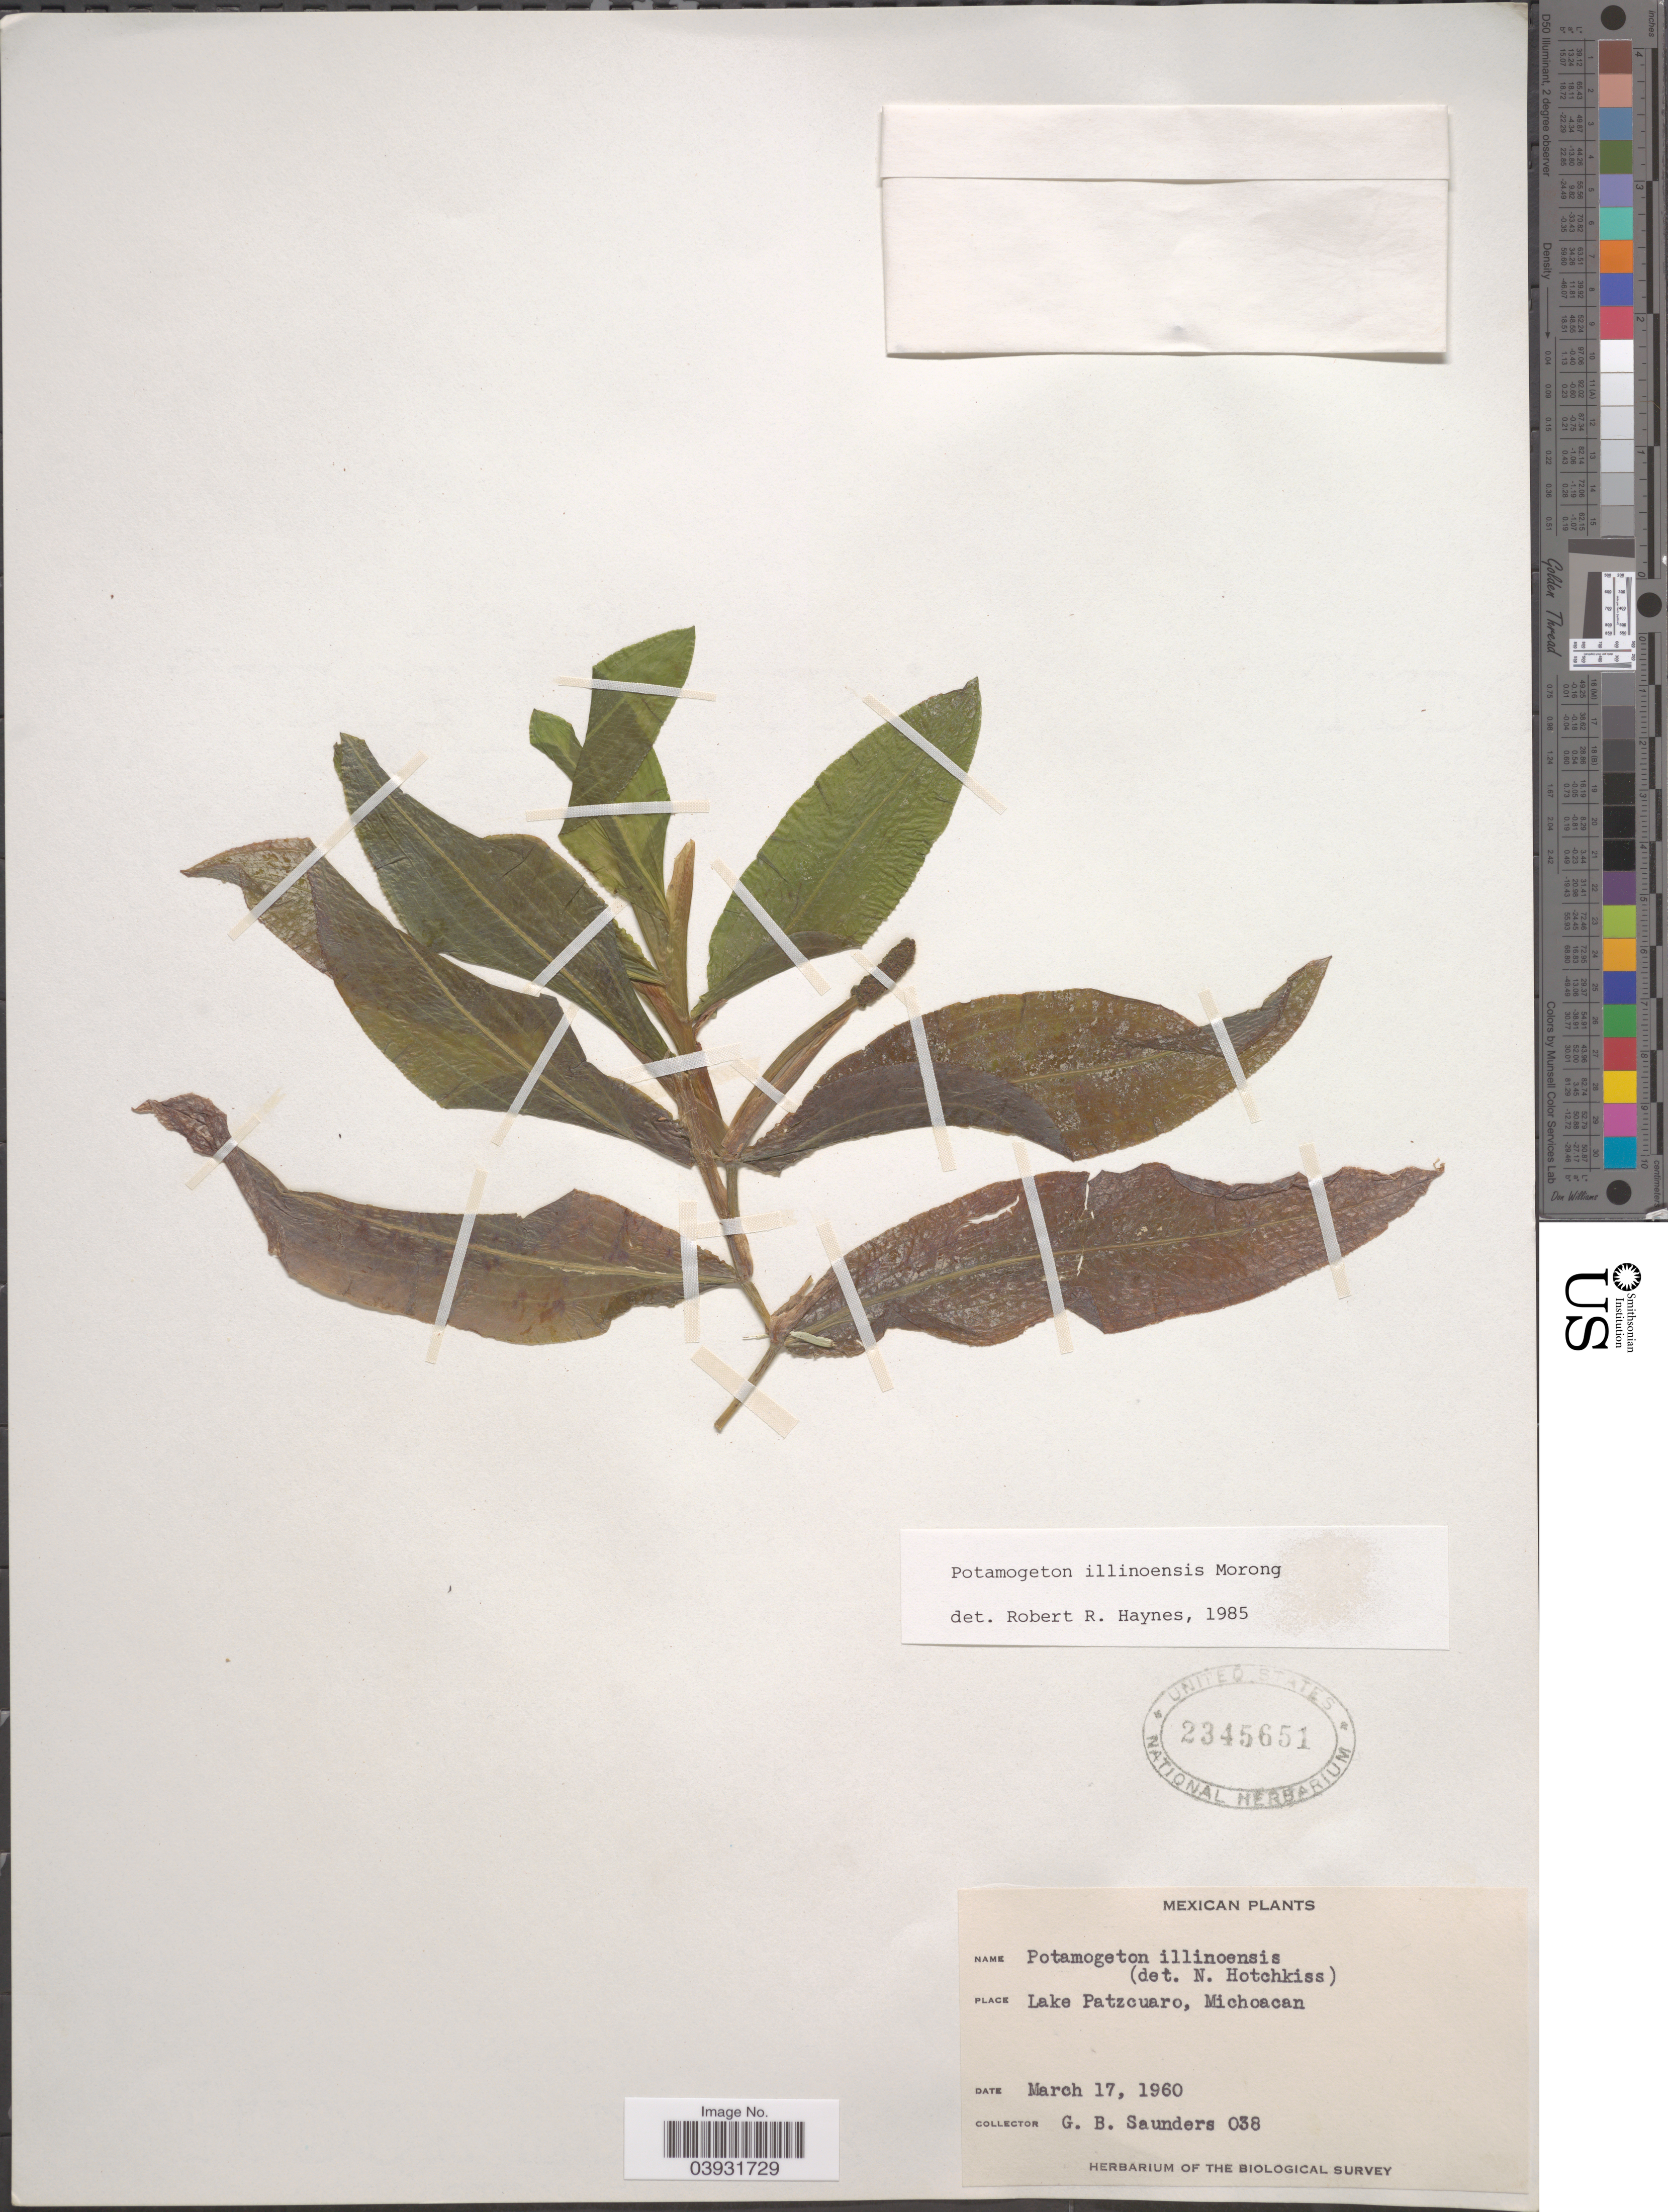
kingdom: Plantae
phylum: Tracheophyta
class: Liliopsida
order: Alismatales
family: Potamogetonaceae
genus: Potamogeton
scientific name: Potamogeton illinoensis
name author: Morong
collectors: G. B. Saunders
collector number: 038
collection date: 1960-03-17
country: Mexico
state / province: Michoacán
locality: Lake Patzcuaro.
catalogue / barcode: US 2345651